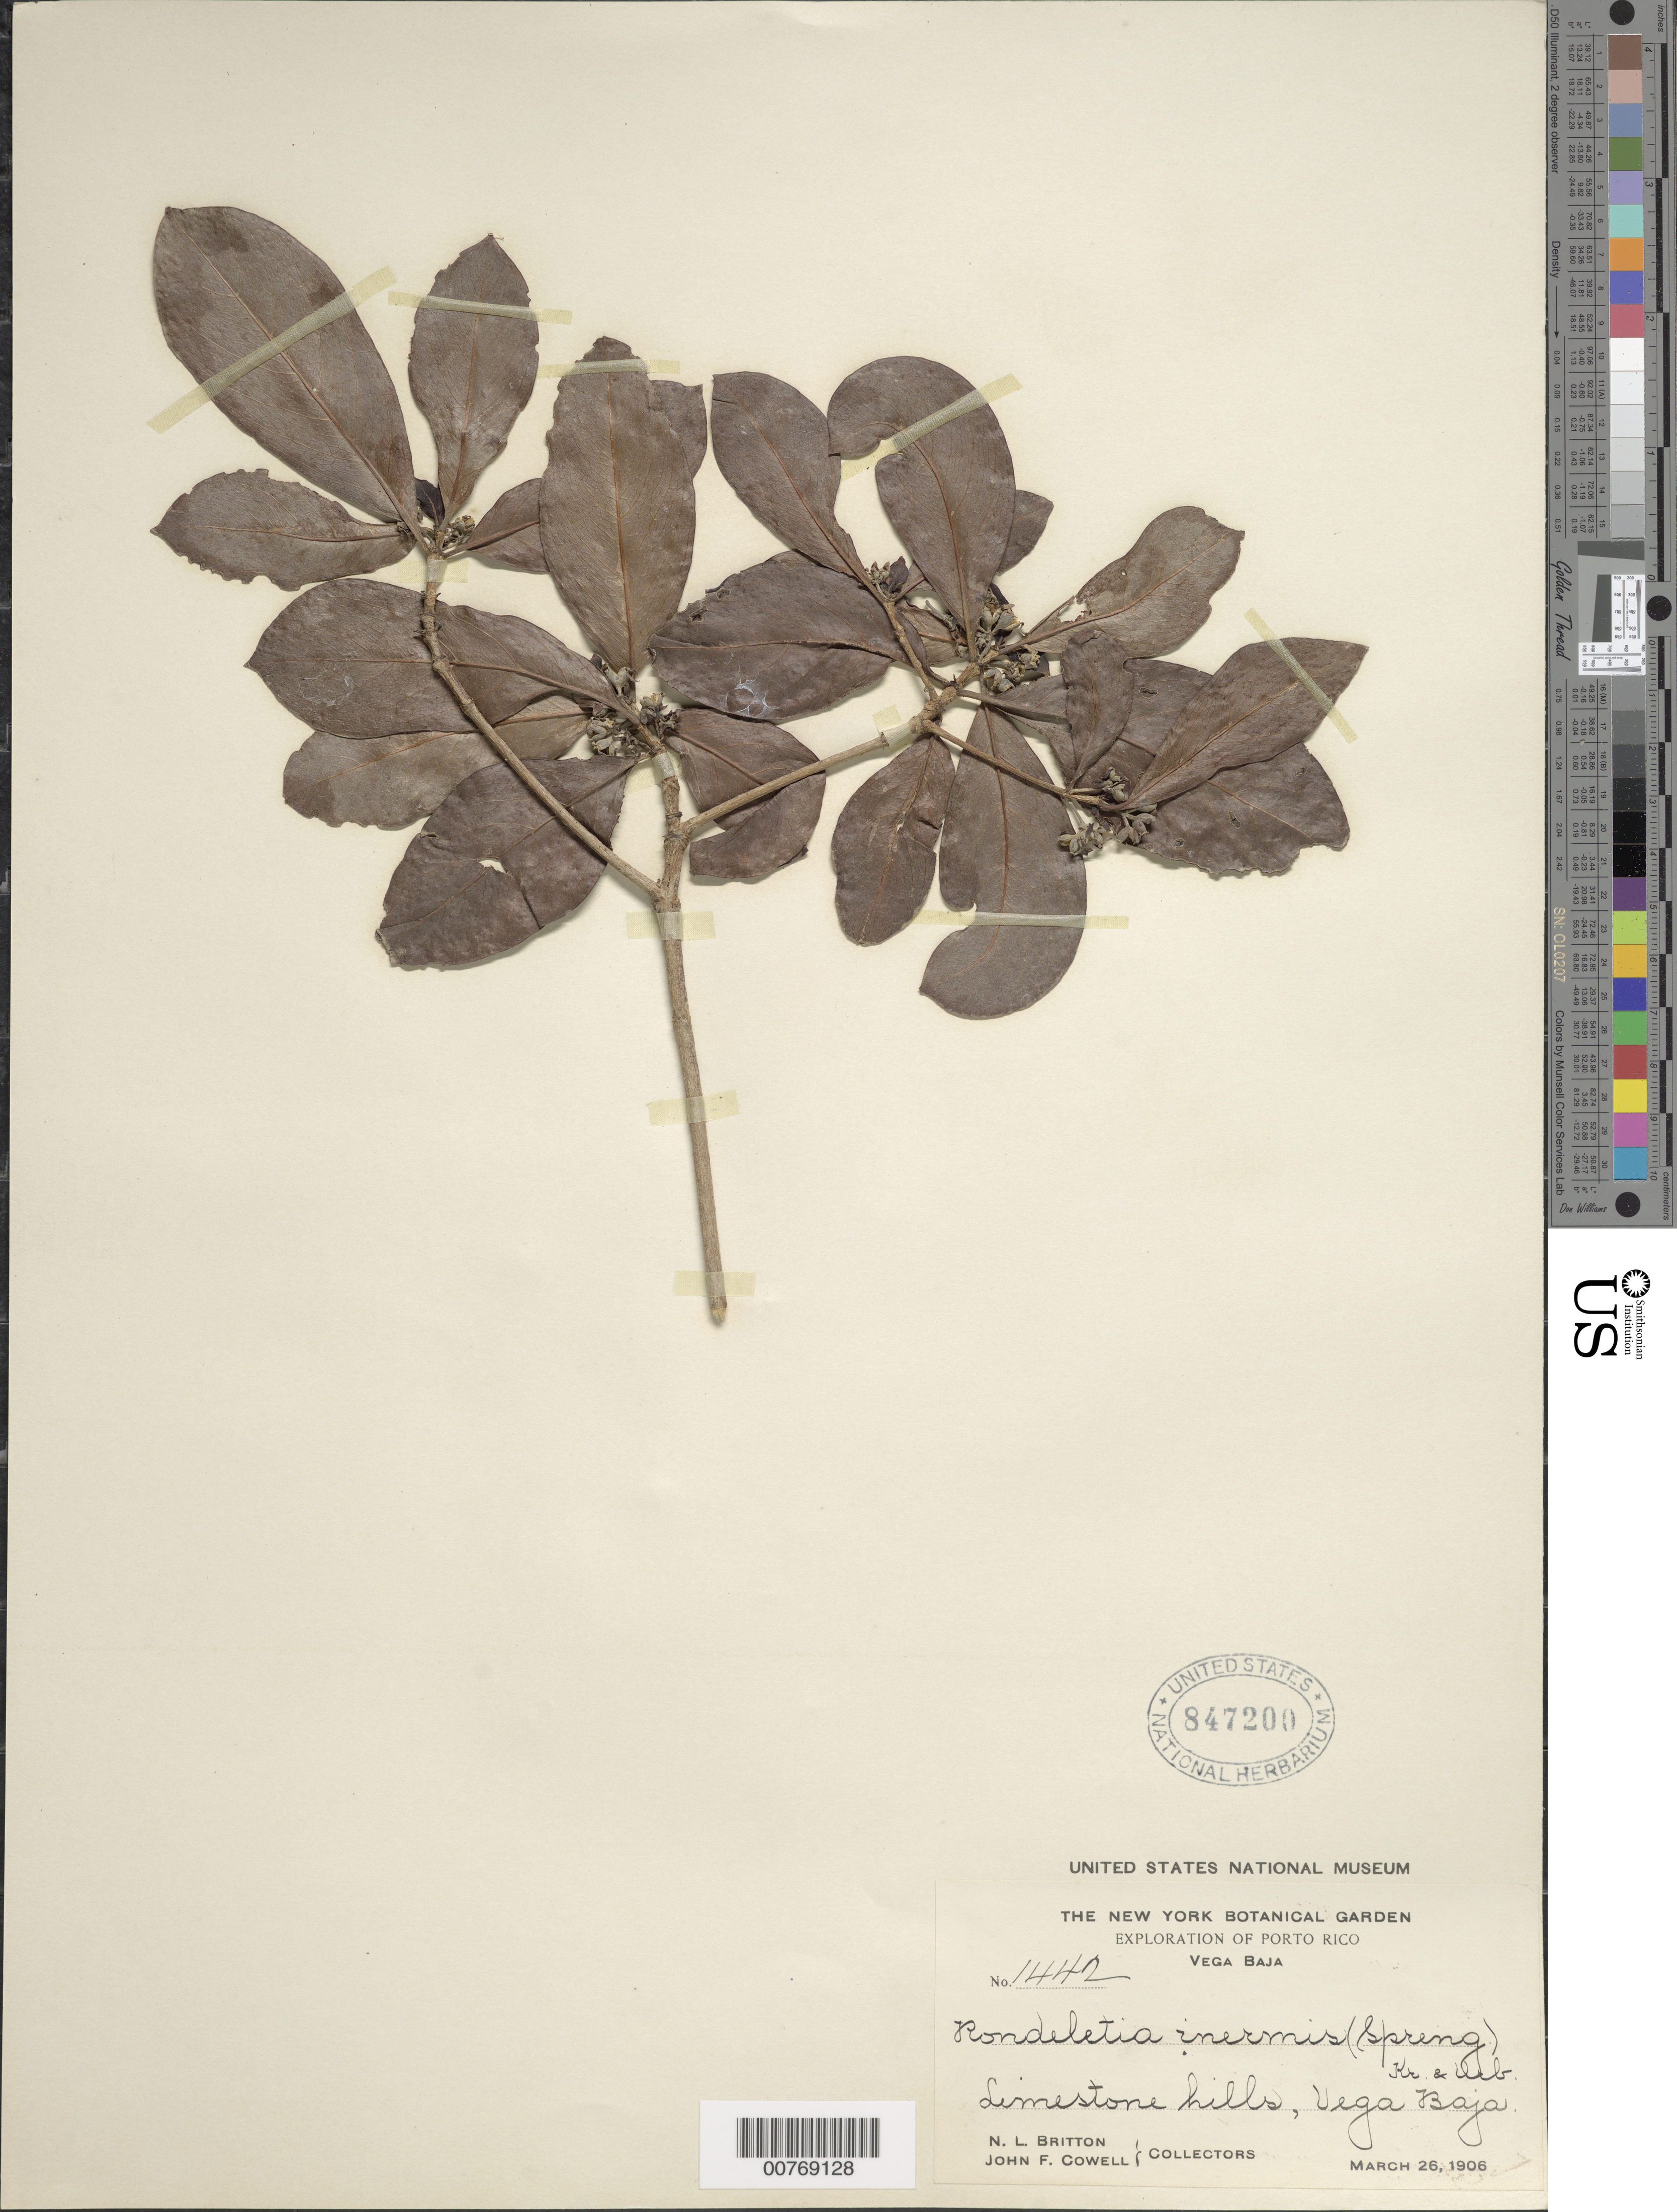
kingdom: Plantae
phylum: Tracheophyta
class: Magnoliopsida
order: Gentianales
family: Rubiaceae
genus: Rondeletia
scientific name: Rondeletia inermis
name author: (Spreng.) Krug & Urb.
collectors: N. Britton & J. F. Cowell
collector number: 1442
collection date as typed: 26 Mar 1906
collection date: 1906-03-26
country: Puerto Rico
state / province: Vega Baja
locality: Vega Baja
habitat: Limestone hills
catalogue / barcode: US 847200